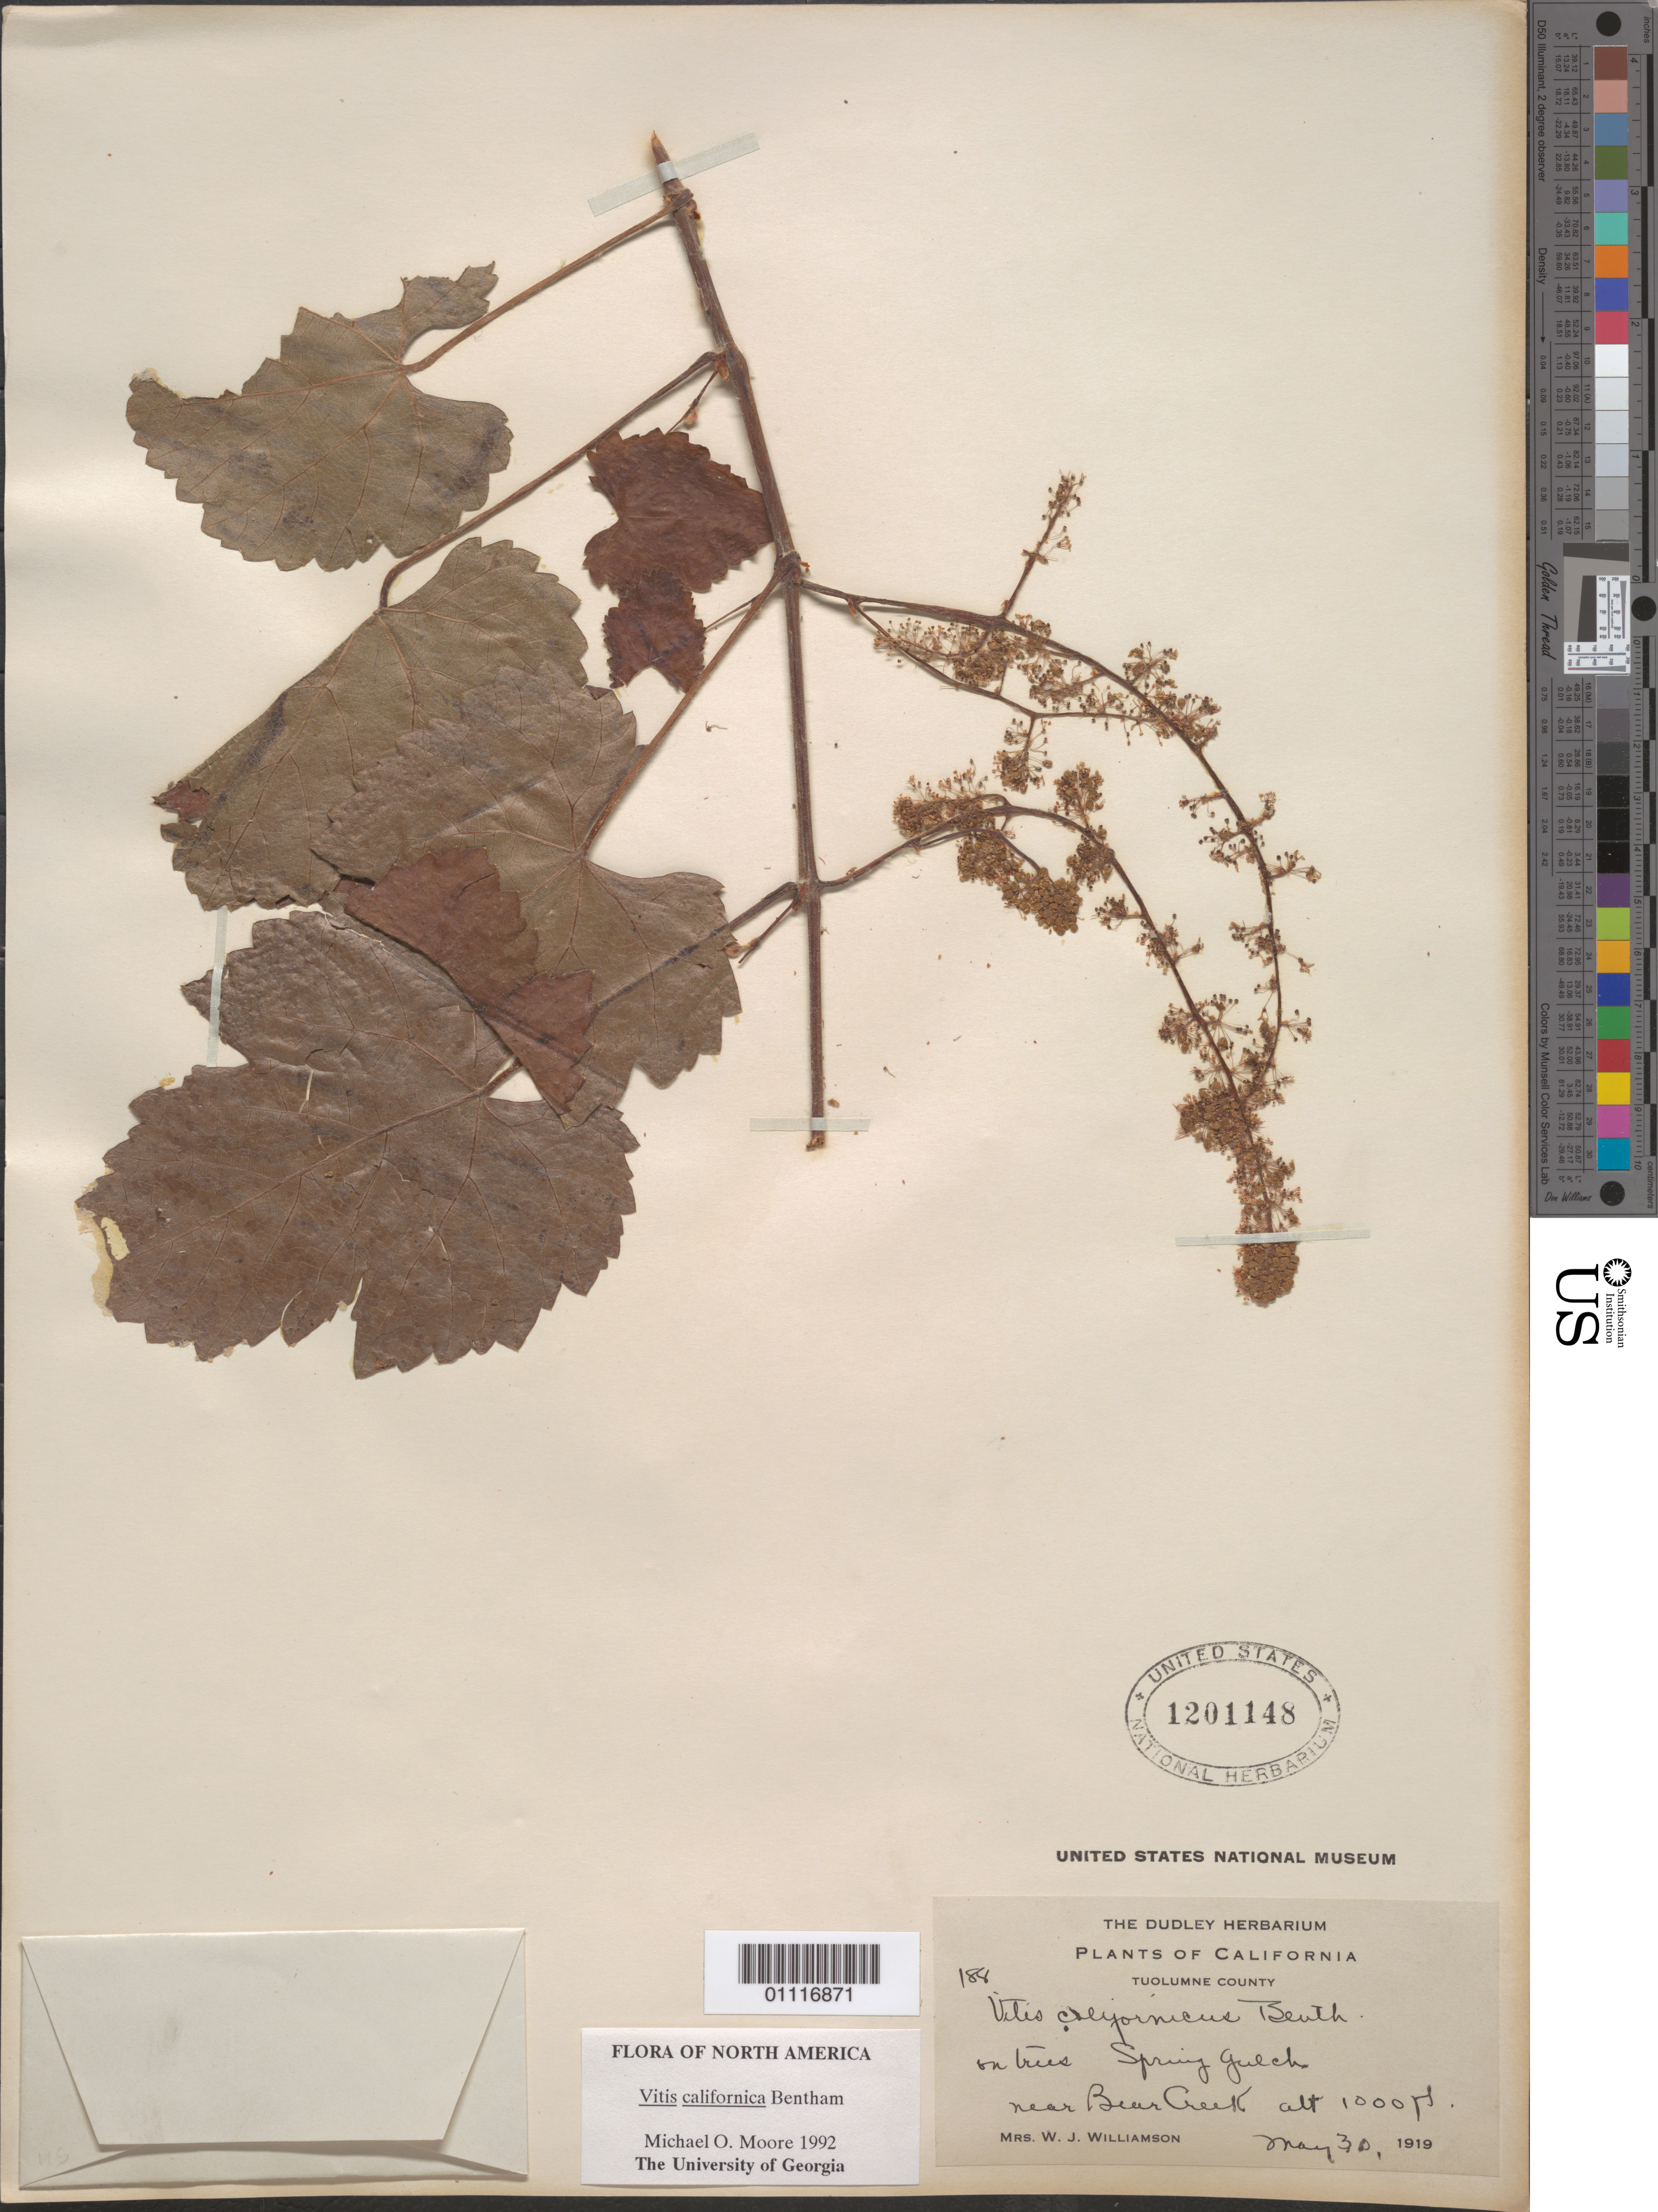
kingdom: Plantae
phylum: Tracheophyta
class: Magnoliopsida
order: Vitales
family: Vitaceae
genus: Vitis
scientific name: Vitis californica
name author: Benth.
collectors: W. Williamson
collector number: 188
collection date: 1919-05-30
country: United States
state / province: California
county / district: Tuolumne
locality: Spring Gulch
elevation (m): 305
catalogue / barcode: US 1201148